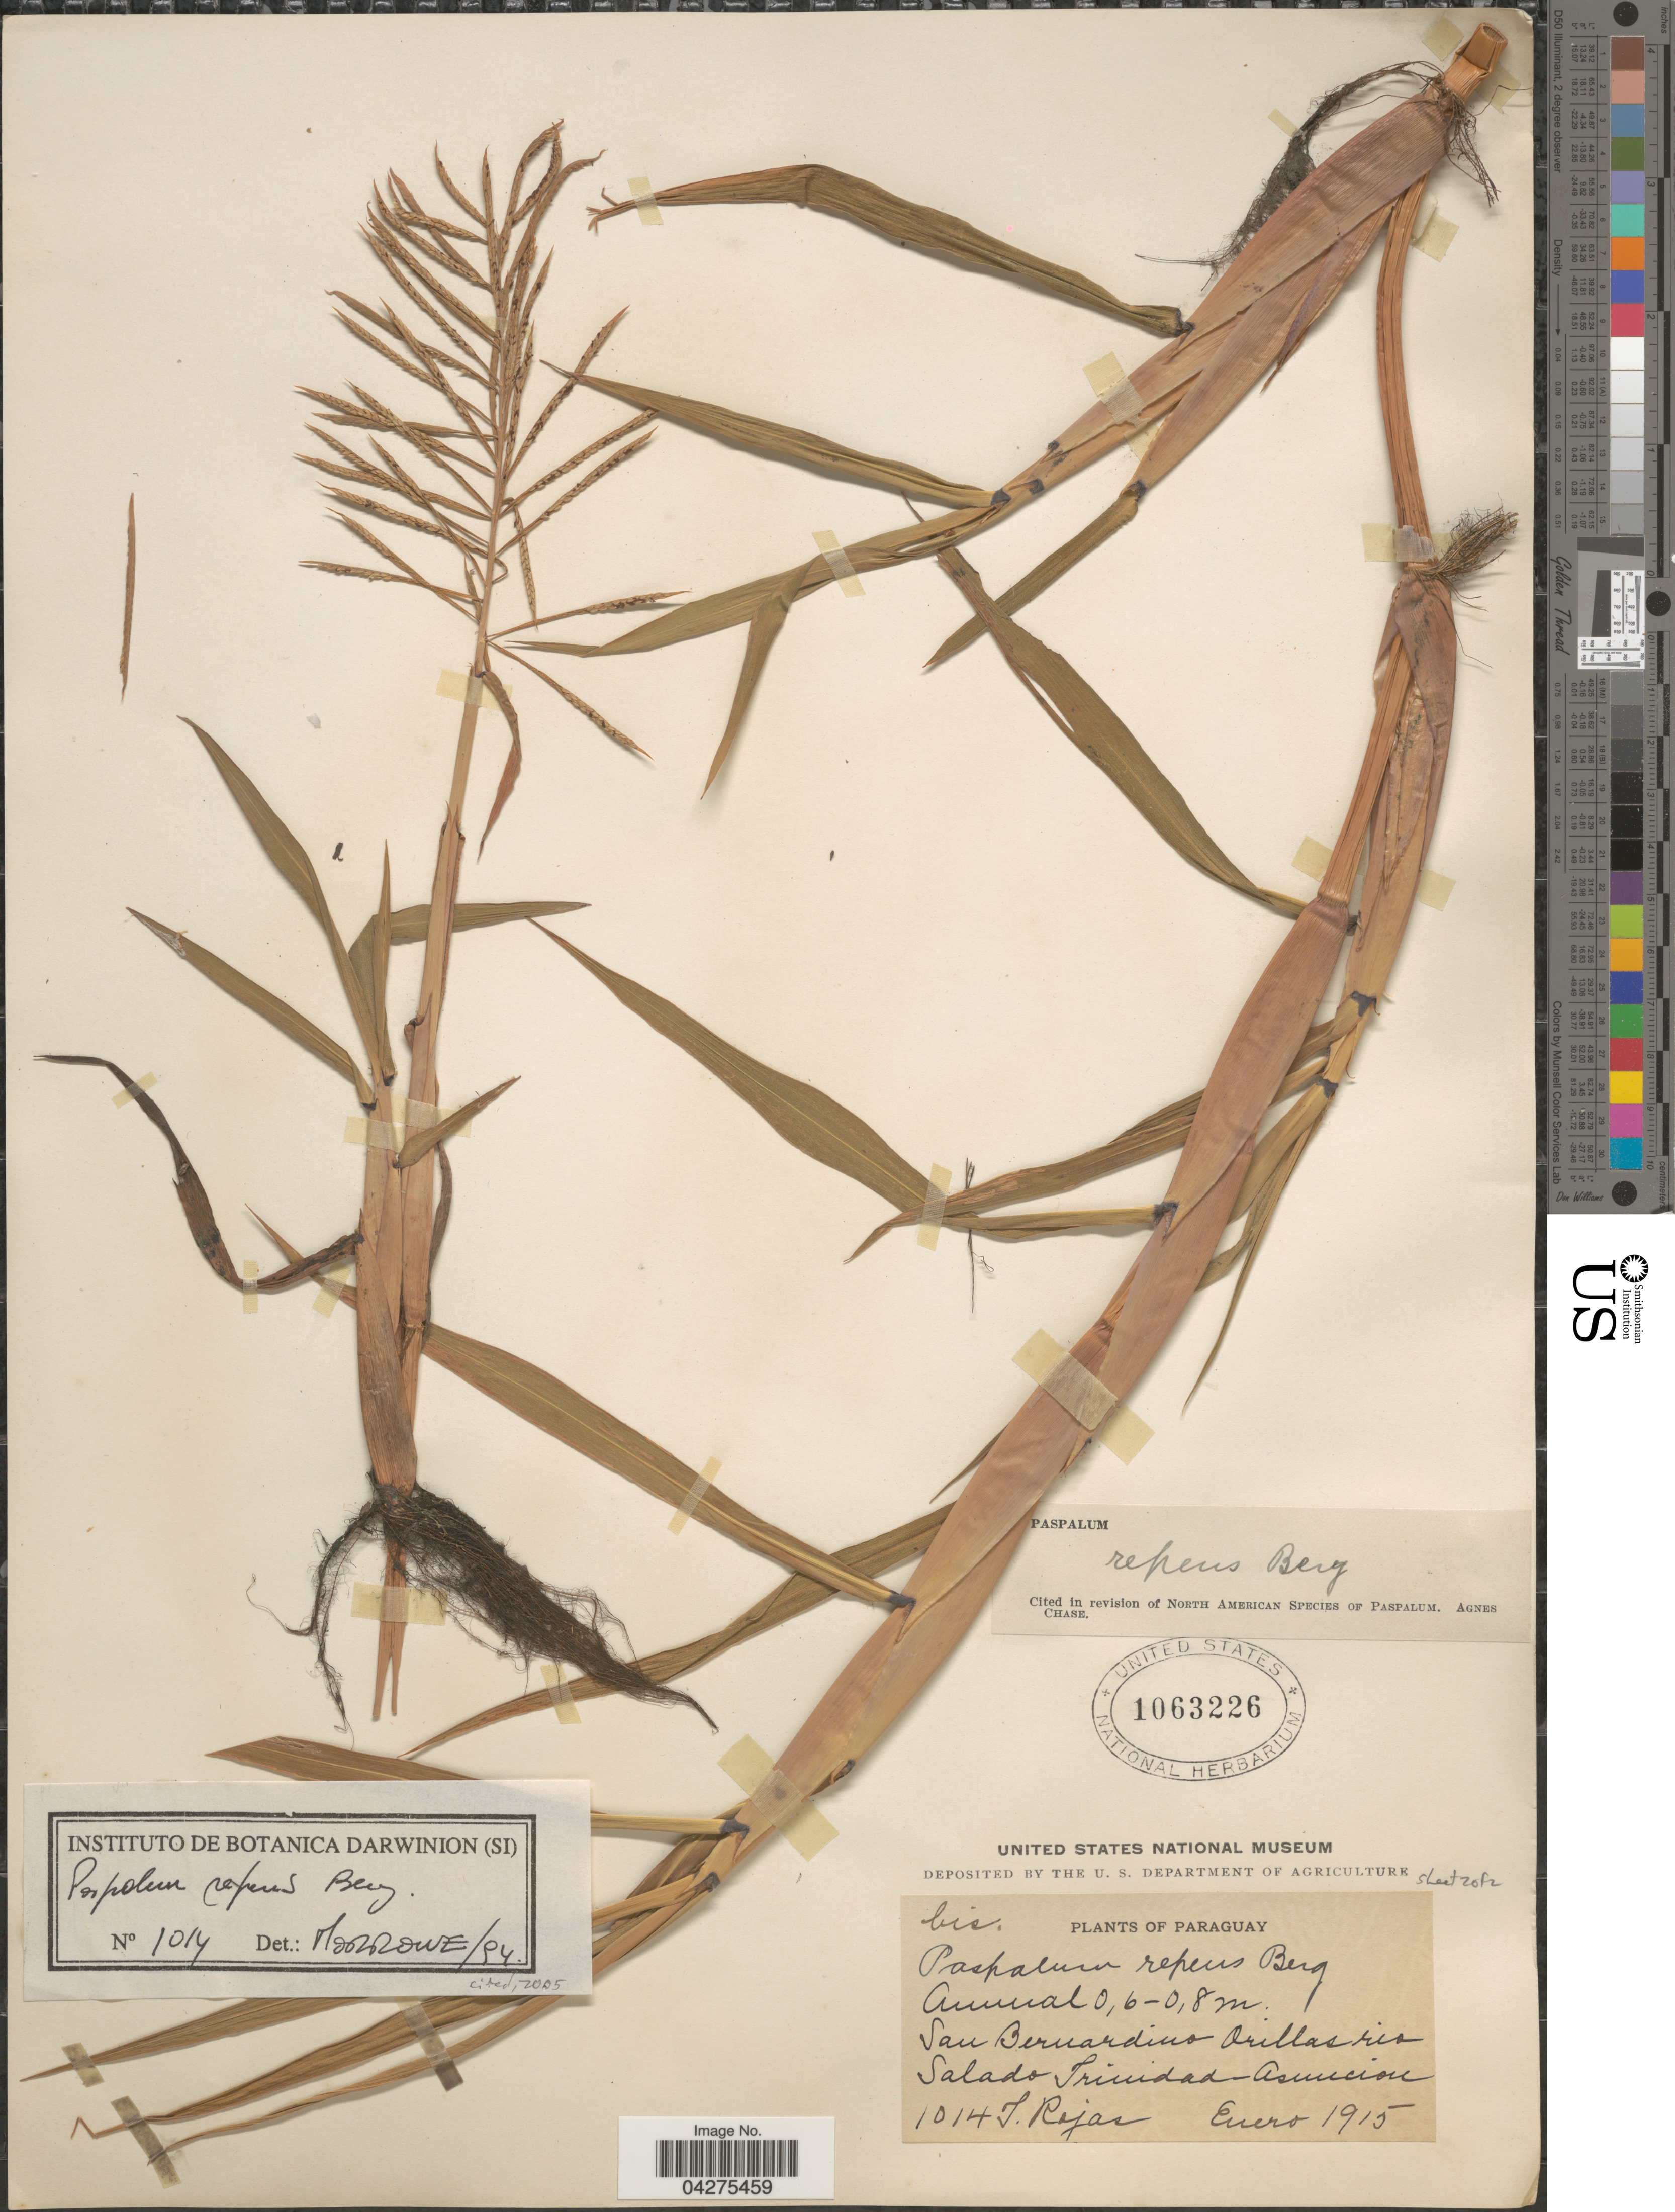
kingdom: Plantae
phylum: Tracheophyta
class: Liliopsida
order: Poales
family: Poaceae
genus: Paspalum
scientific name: Paspalum repens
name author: P.J. Bergius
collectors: T. Rojas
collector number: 1014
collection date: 1915-01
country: Paraguay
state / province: Asuncion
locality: San Bernardino Orillas rio Salado Trinidad.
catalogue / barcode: US 1063226